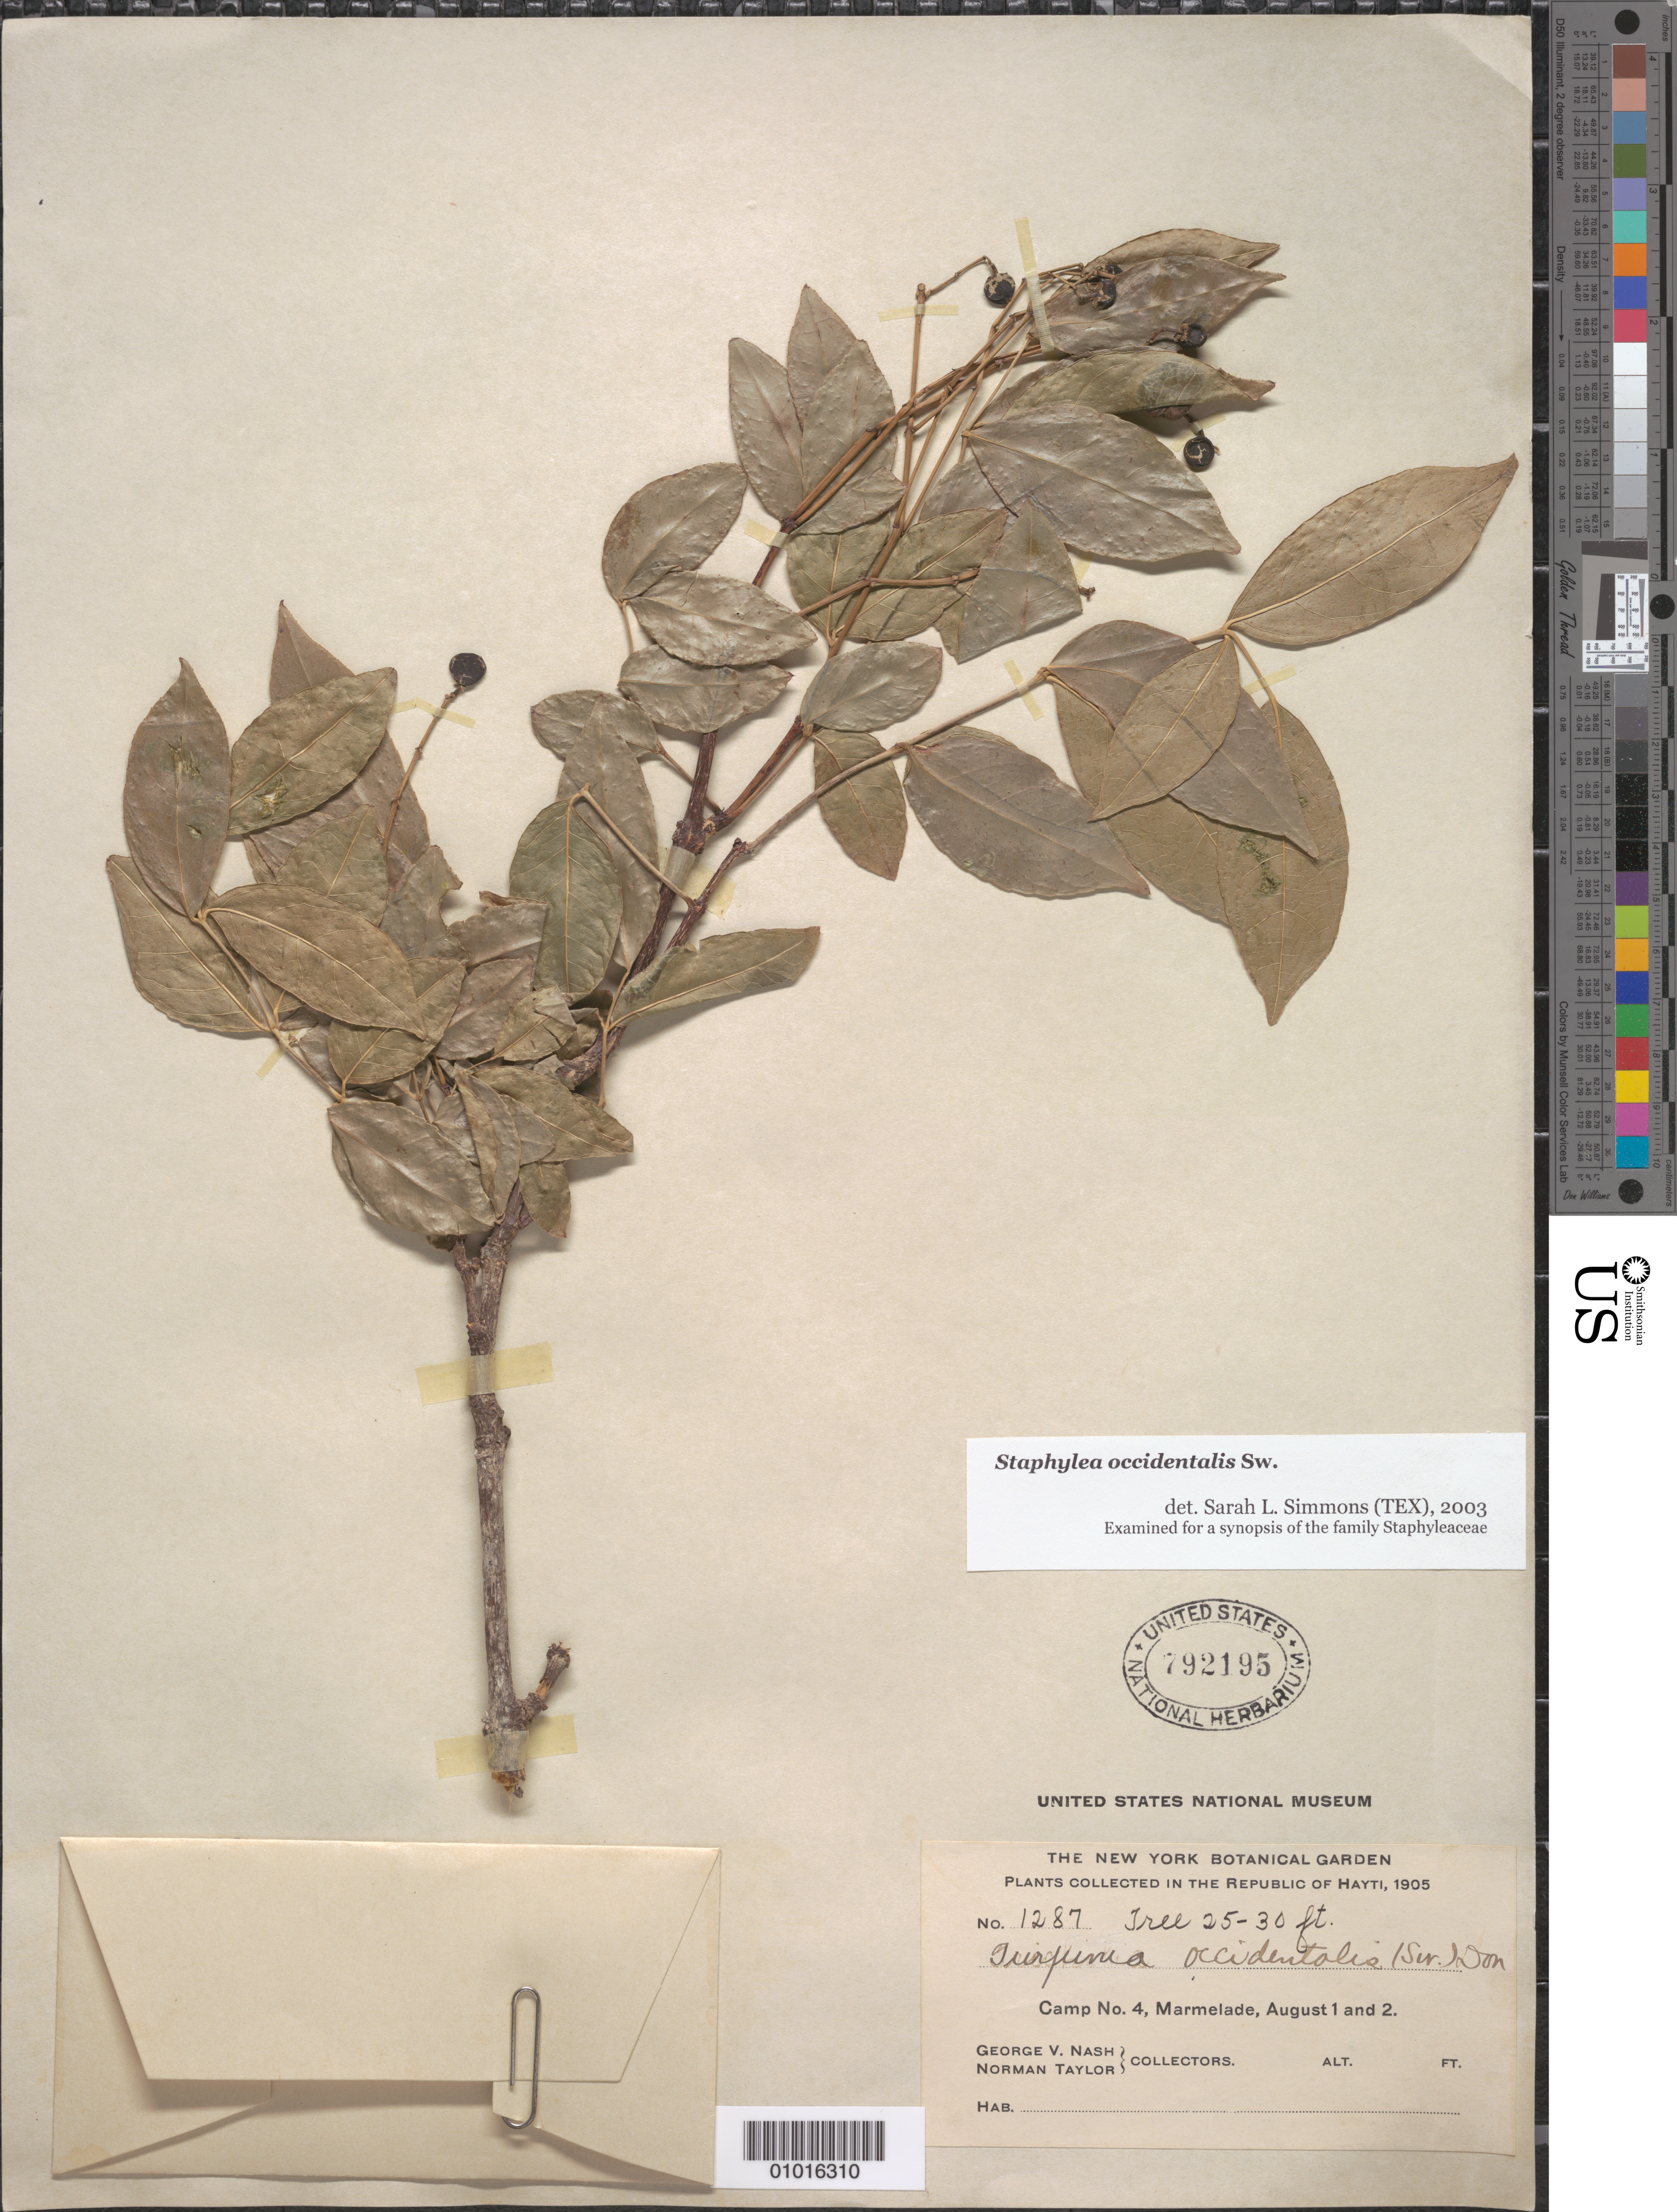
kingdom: Plantae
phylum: Tracheophyta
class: Magnoliopsida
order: Crossosomatales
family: Staphyleaceae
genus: Staphylea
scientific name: Staphylea occidentalis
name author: Sw.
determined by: Simmons, S. L.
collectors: G. V. Nash & N. Taylor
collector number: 1287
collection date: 1905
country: Haiti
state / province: Artibonite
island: Hispaniola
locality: Camp No. 4, Marmelade.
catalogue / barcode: US 792195